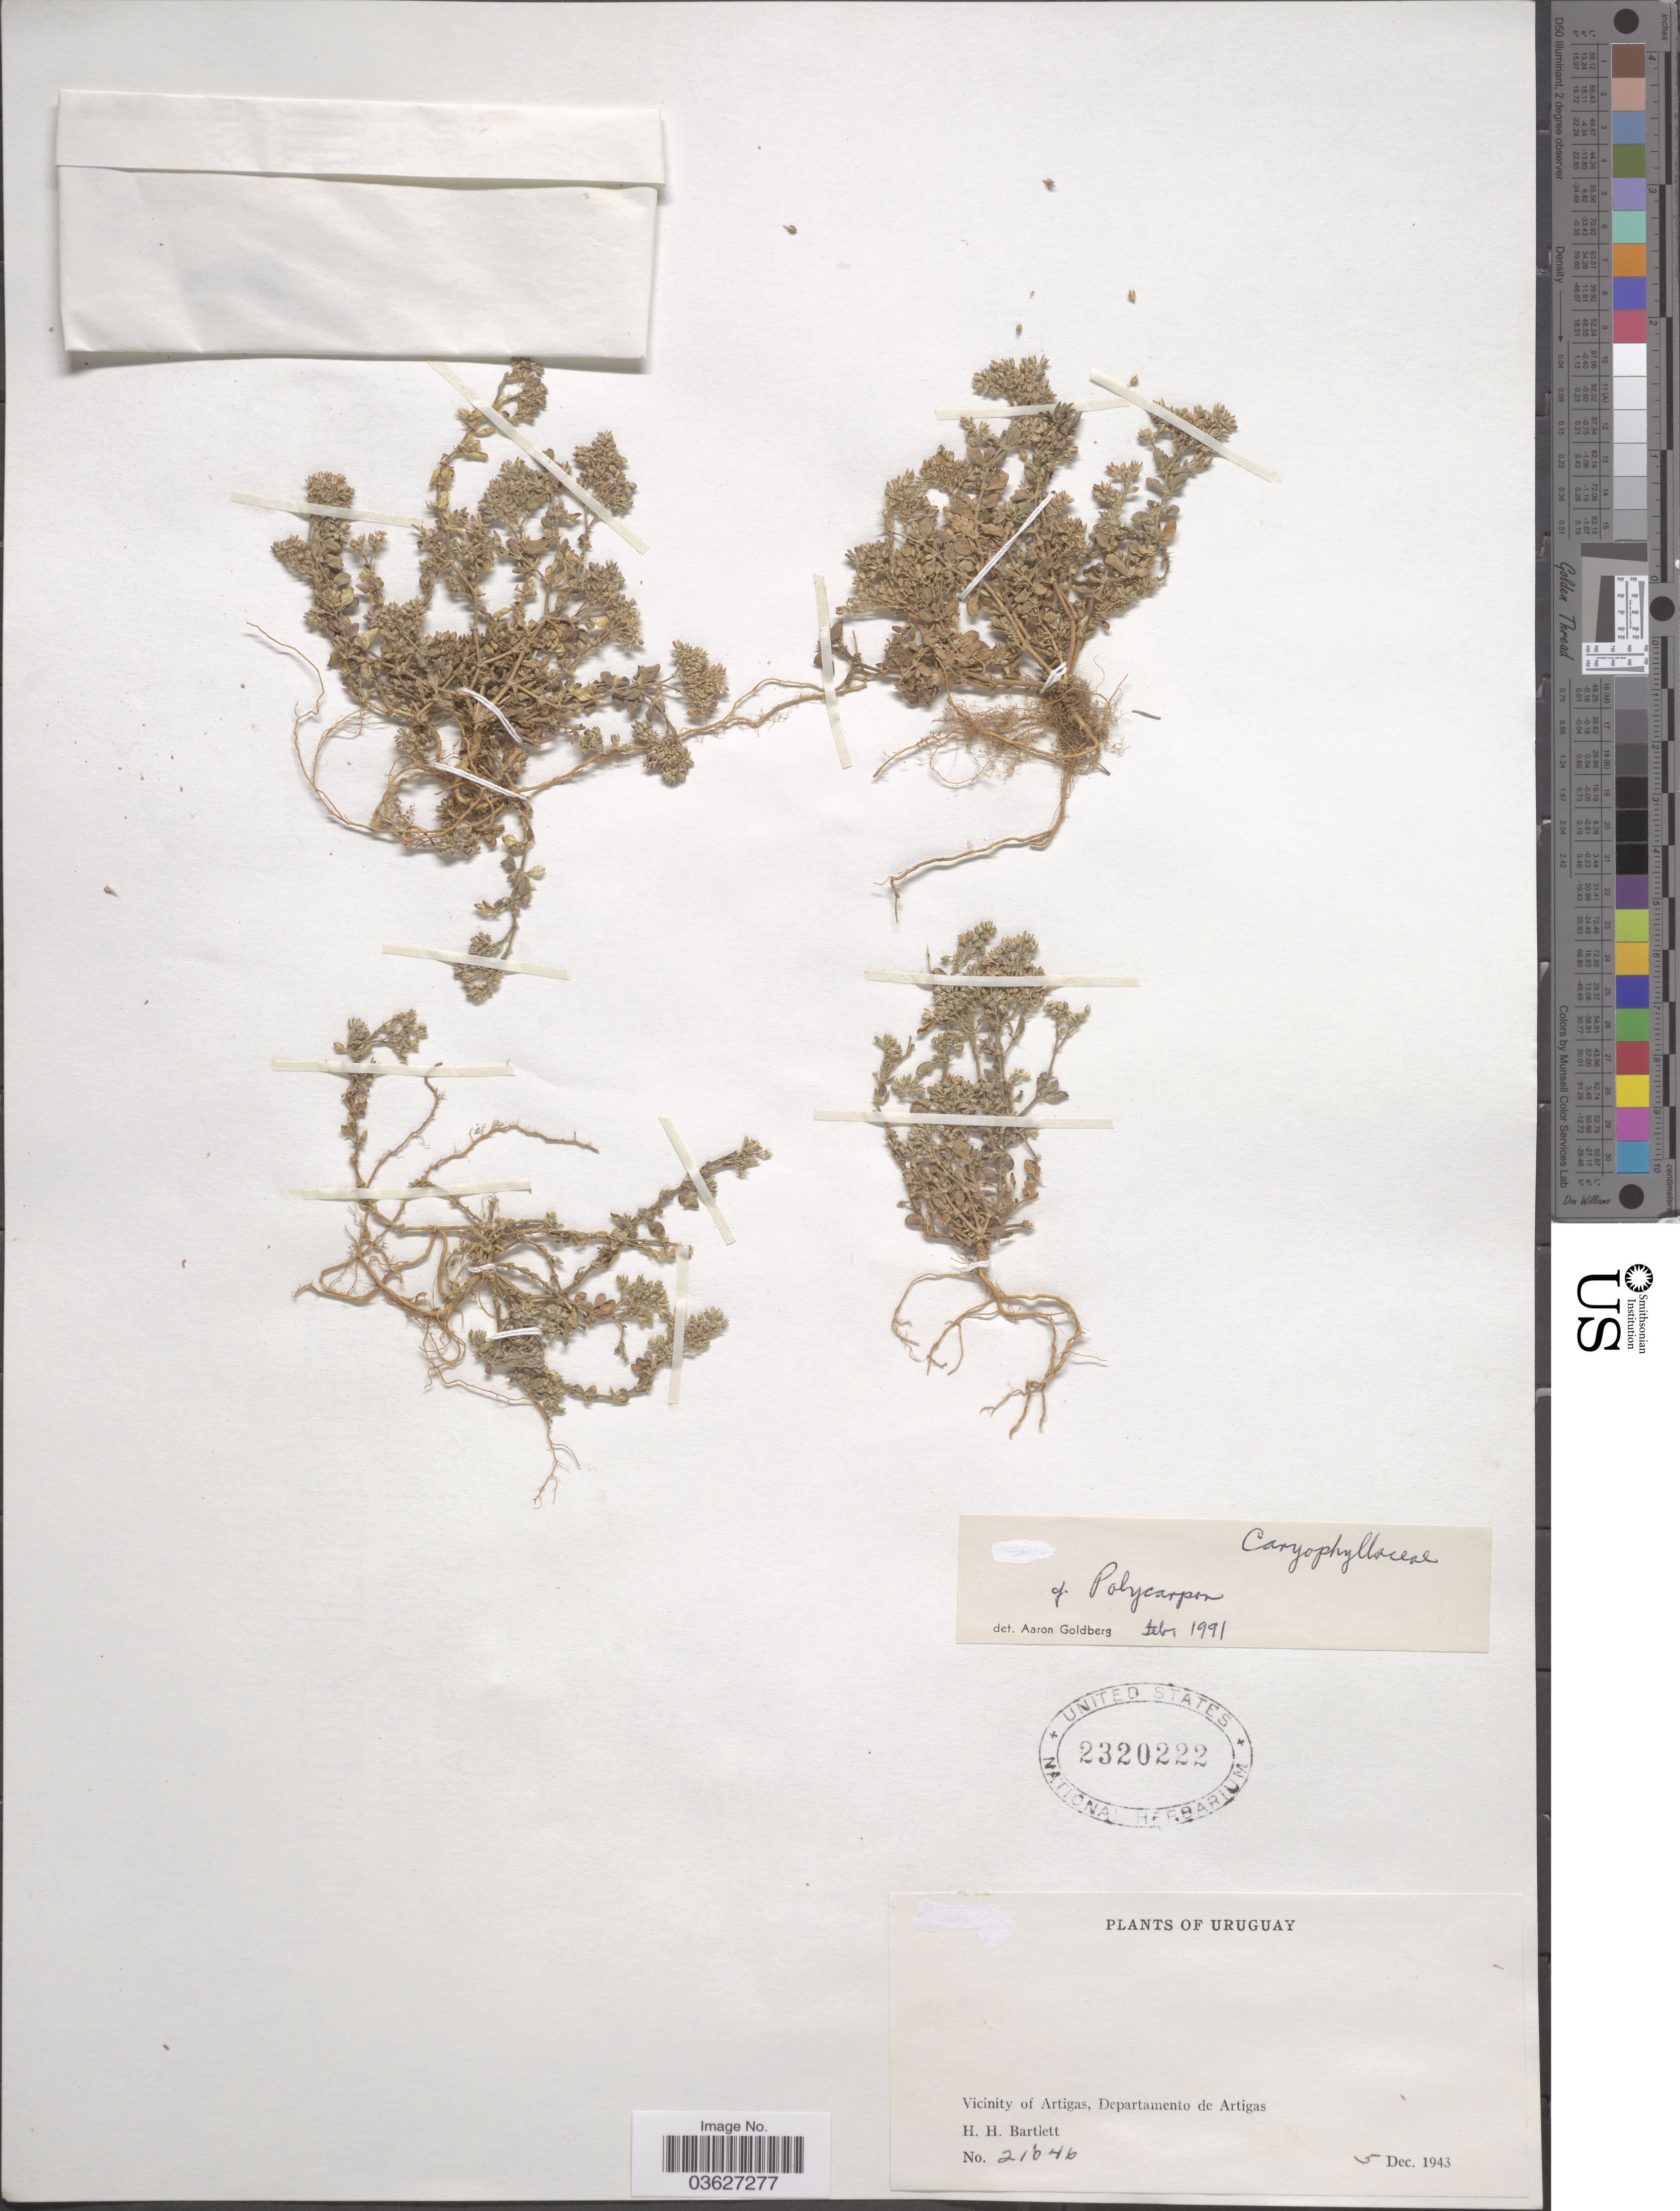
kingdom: Plantae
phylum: Tracheophyta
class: Magnoliopsida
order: Caryophyllales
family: Caryophyllaceae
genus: Polycarpon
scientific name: Polycarpon sp.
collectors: H. H. Bartlett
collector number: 21046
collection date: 1943-12-05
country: Uruguay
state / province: Artigas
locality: Vicinity of Artigas, Departamento de Artigas.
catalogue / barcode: US 2320222